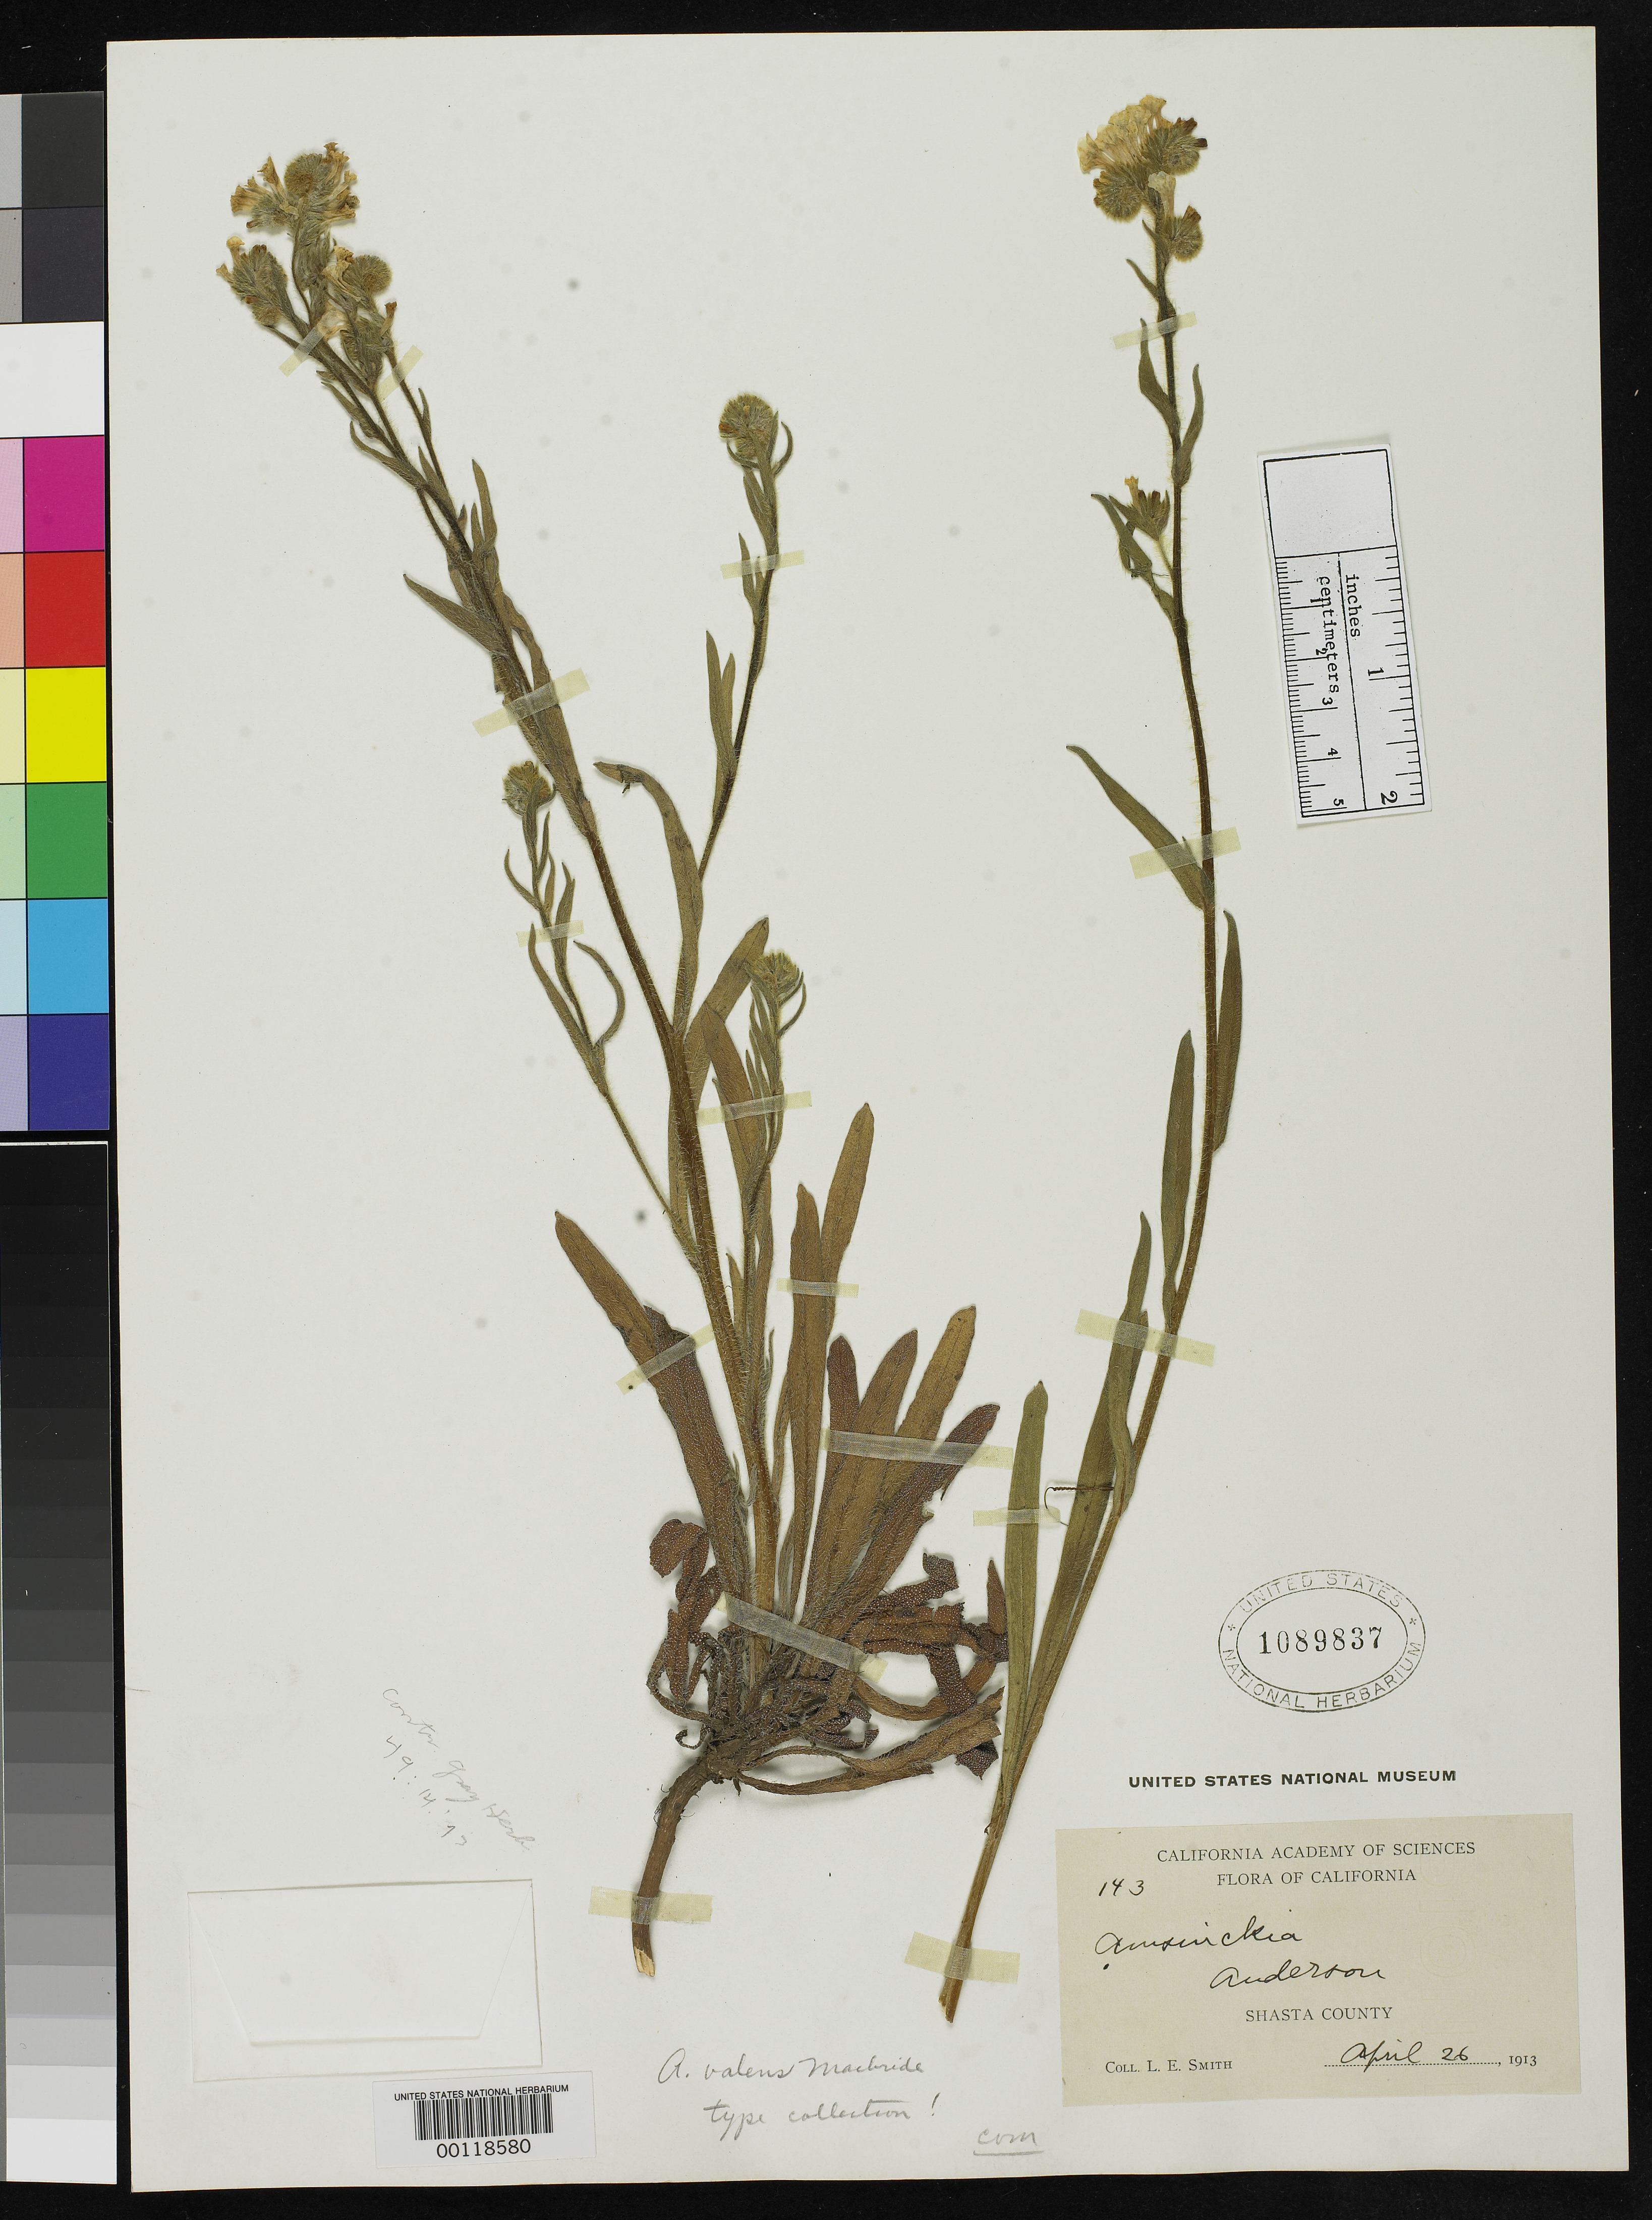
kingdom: Plantae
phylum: Tracheophyta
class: Magnoliopsida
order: Boraginales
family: Boraginaceae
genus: Amsinckia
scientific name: Amsinckia valens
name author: J.F. Macbr.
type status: Isotype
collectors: L. E. Smith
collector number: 143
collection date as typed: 26 Apr 1913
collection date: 1913-04-26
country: United States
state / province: California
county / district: Shasta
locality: Anderson.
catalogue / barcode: US 1089837